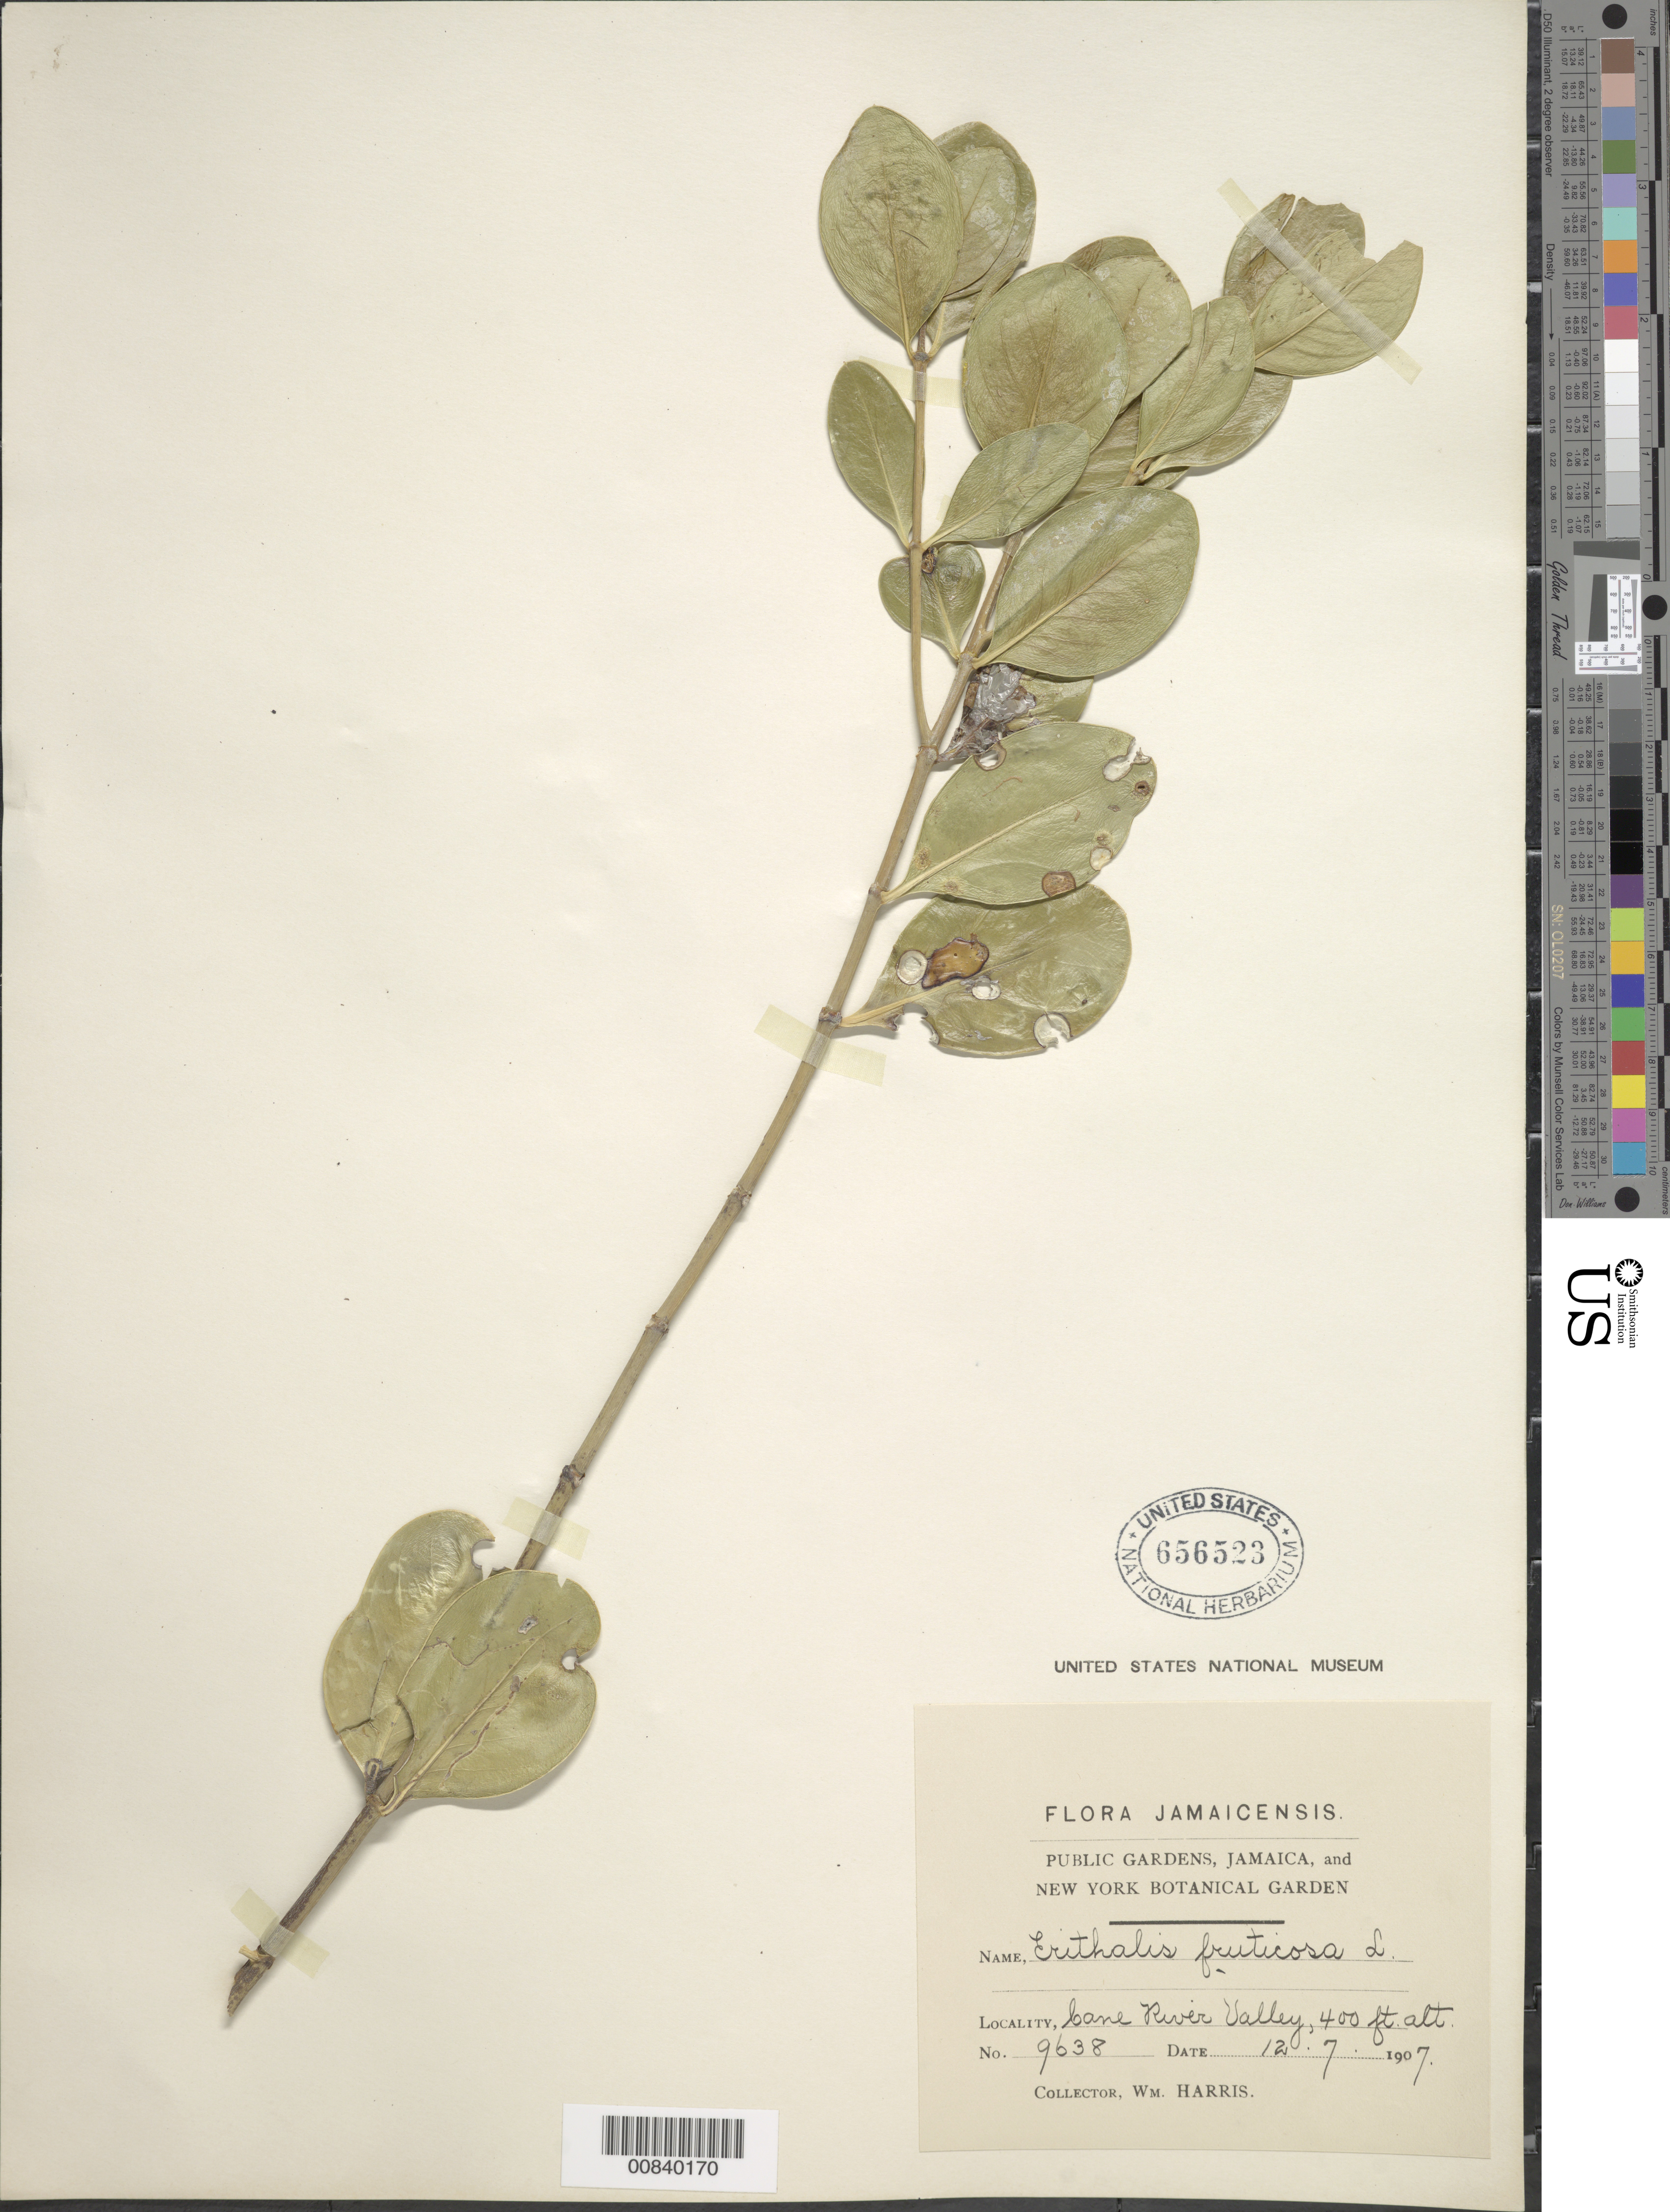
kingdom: Plantae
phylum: Tracheophyta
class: Magnoliopsida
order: Gentianales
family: Rubiaceae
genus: Erithalis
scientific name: Erithalis fruticosa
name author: L.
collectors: W. H. Harris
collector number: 9638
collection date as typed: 12 Jul 1907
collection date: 1907-07-12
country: Jamaica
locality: Cane River Valley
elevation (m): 122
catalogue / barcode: US 656523